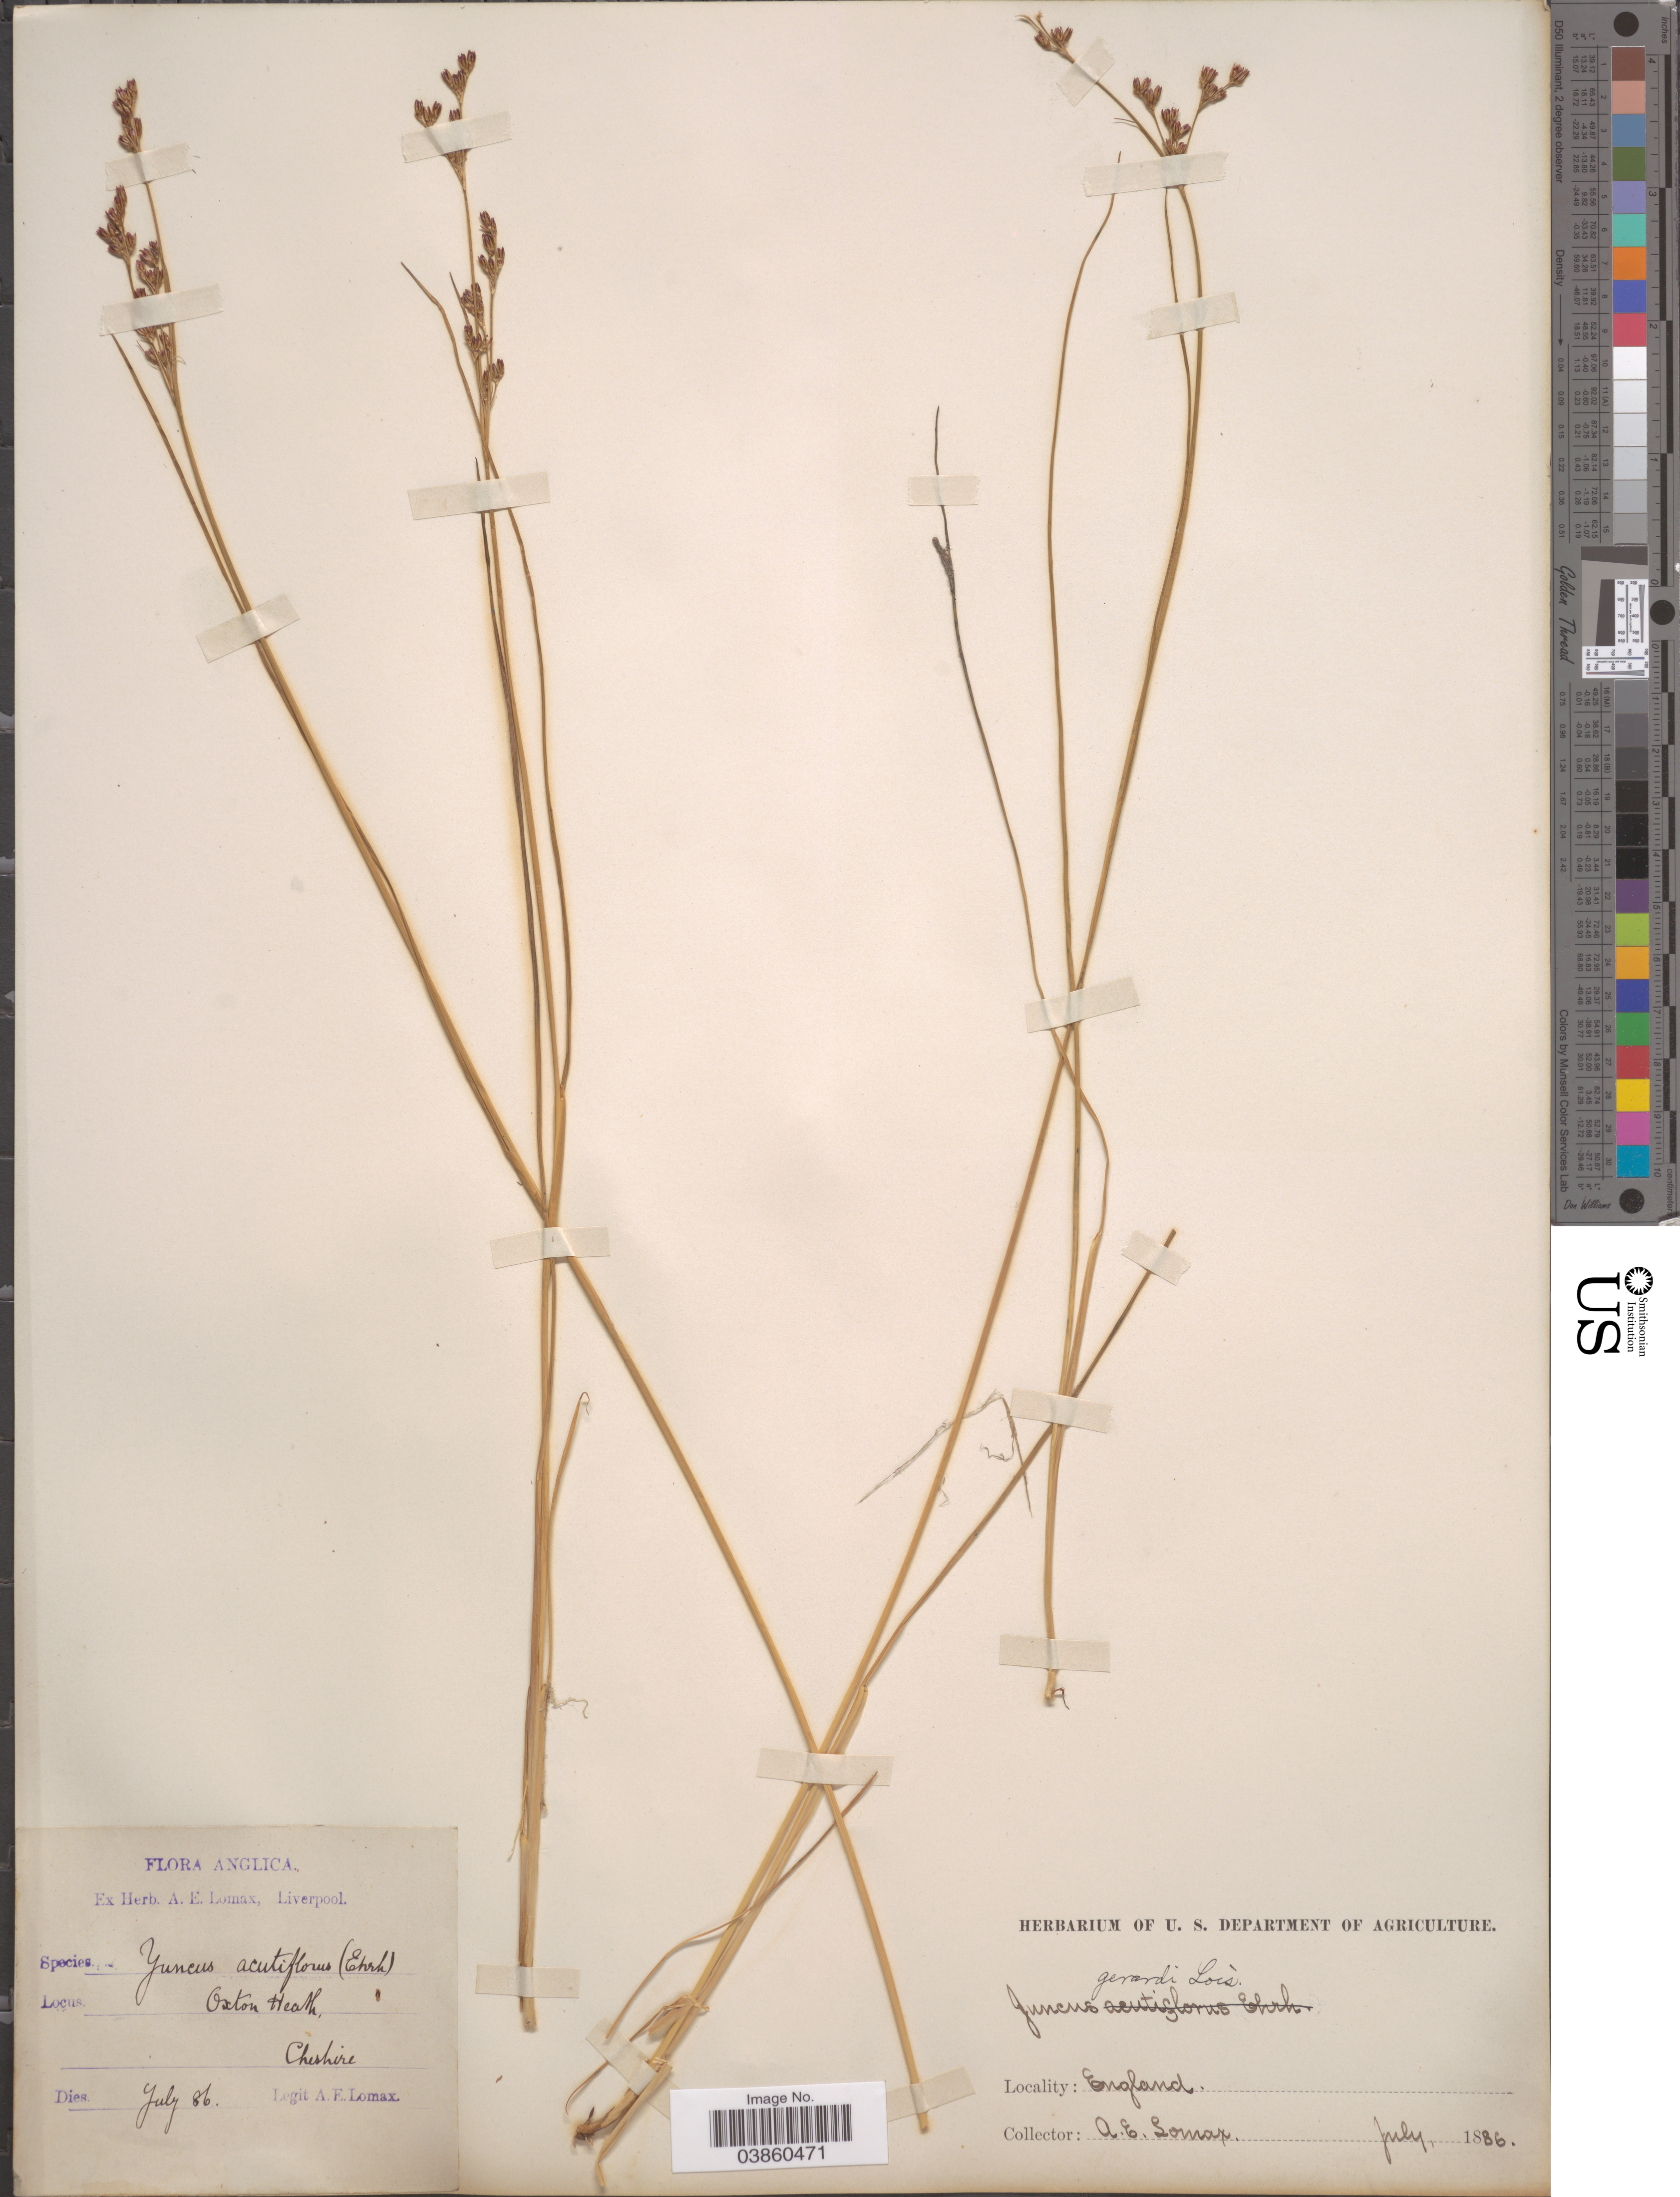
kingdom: Plantae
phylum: Tracheophyta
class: Liliopsida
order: Poales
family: Juncaceae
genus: Juncus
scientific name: Juncus gerardi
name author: Loisel.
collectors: A. Lomax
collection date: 1886-07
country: United Kingdom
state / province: England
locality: Anglica. Oxton Heath. Cheshire.